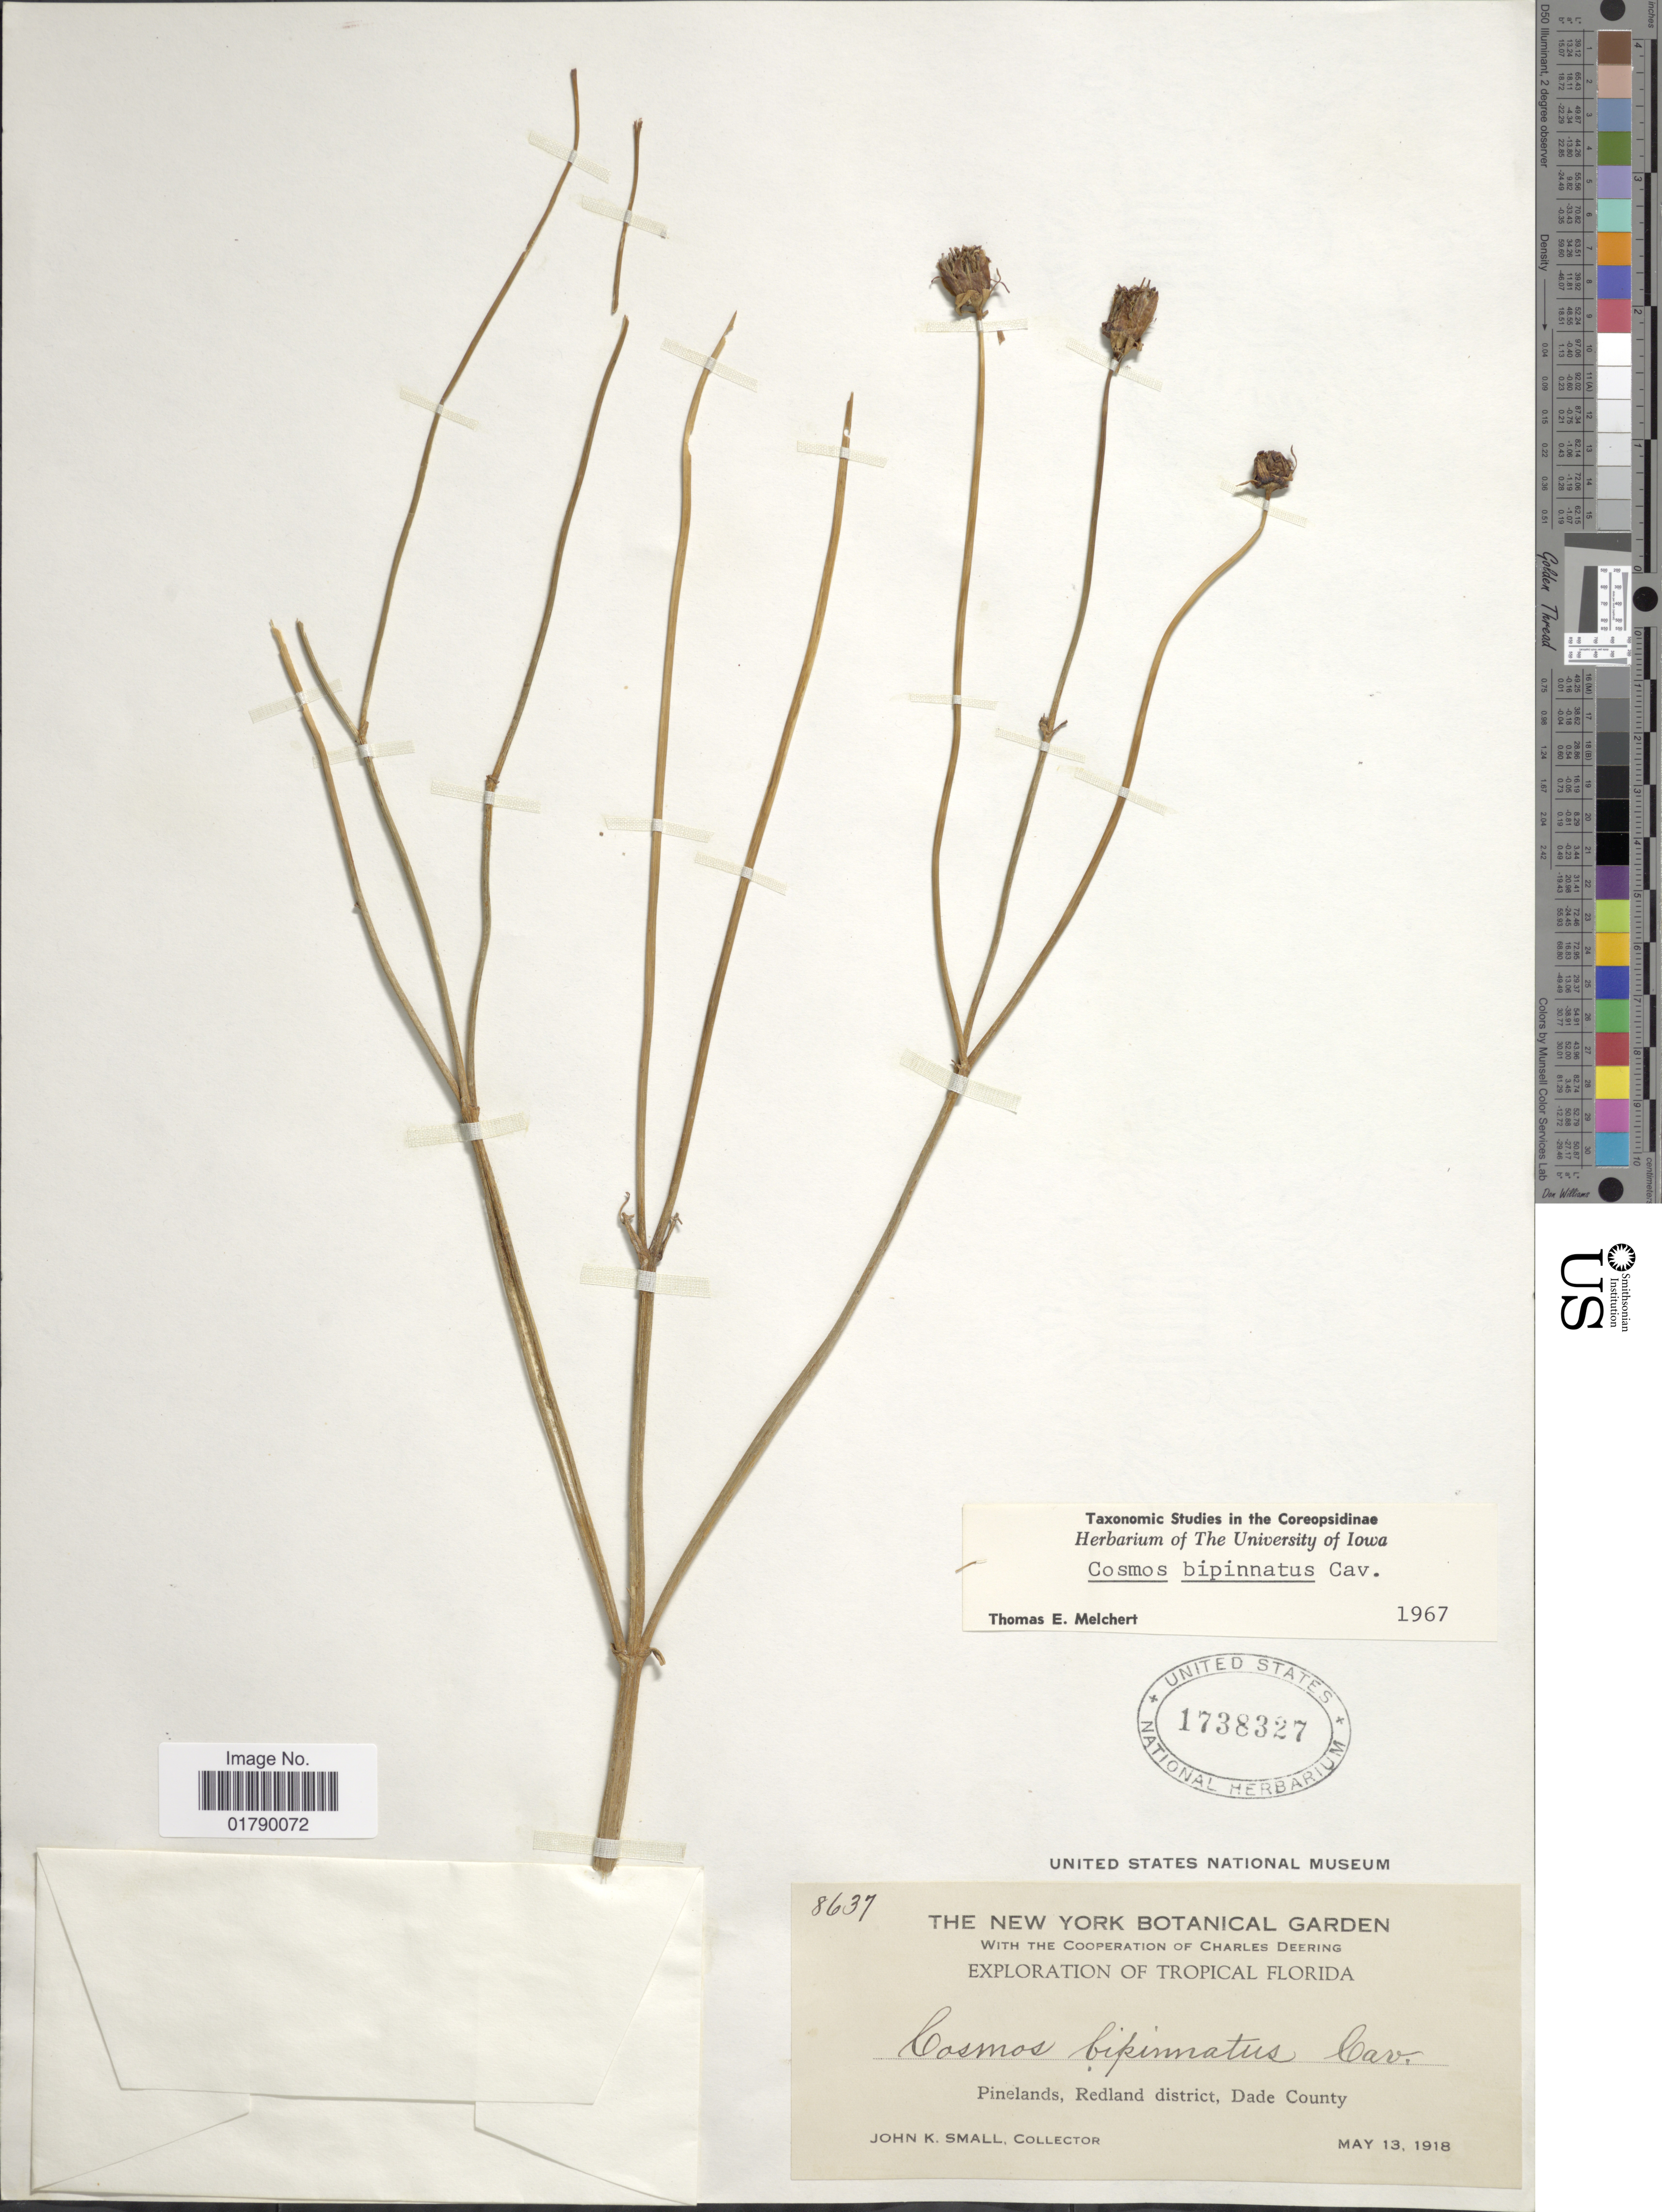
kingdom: Plantae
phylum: Tracheophyta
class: Magnoliopsida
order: Asterales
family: Asteraceae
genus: Cosmos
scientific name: Cosmos bipinnatus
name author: Cav.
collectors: J. K. Small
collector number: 8637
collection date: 1918-05-13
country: United States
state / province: Florida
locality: Tropical Florida, Pinelands, Redland District, Dade County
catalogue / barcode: US 1738327